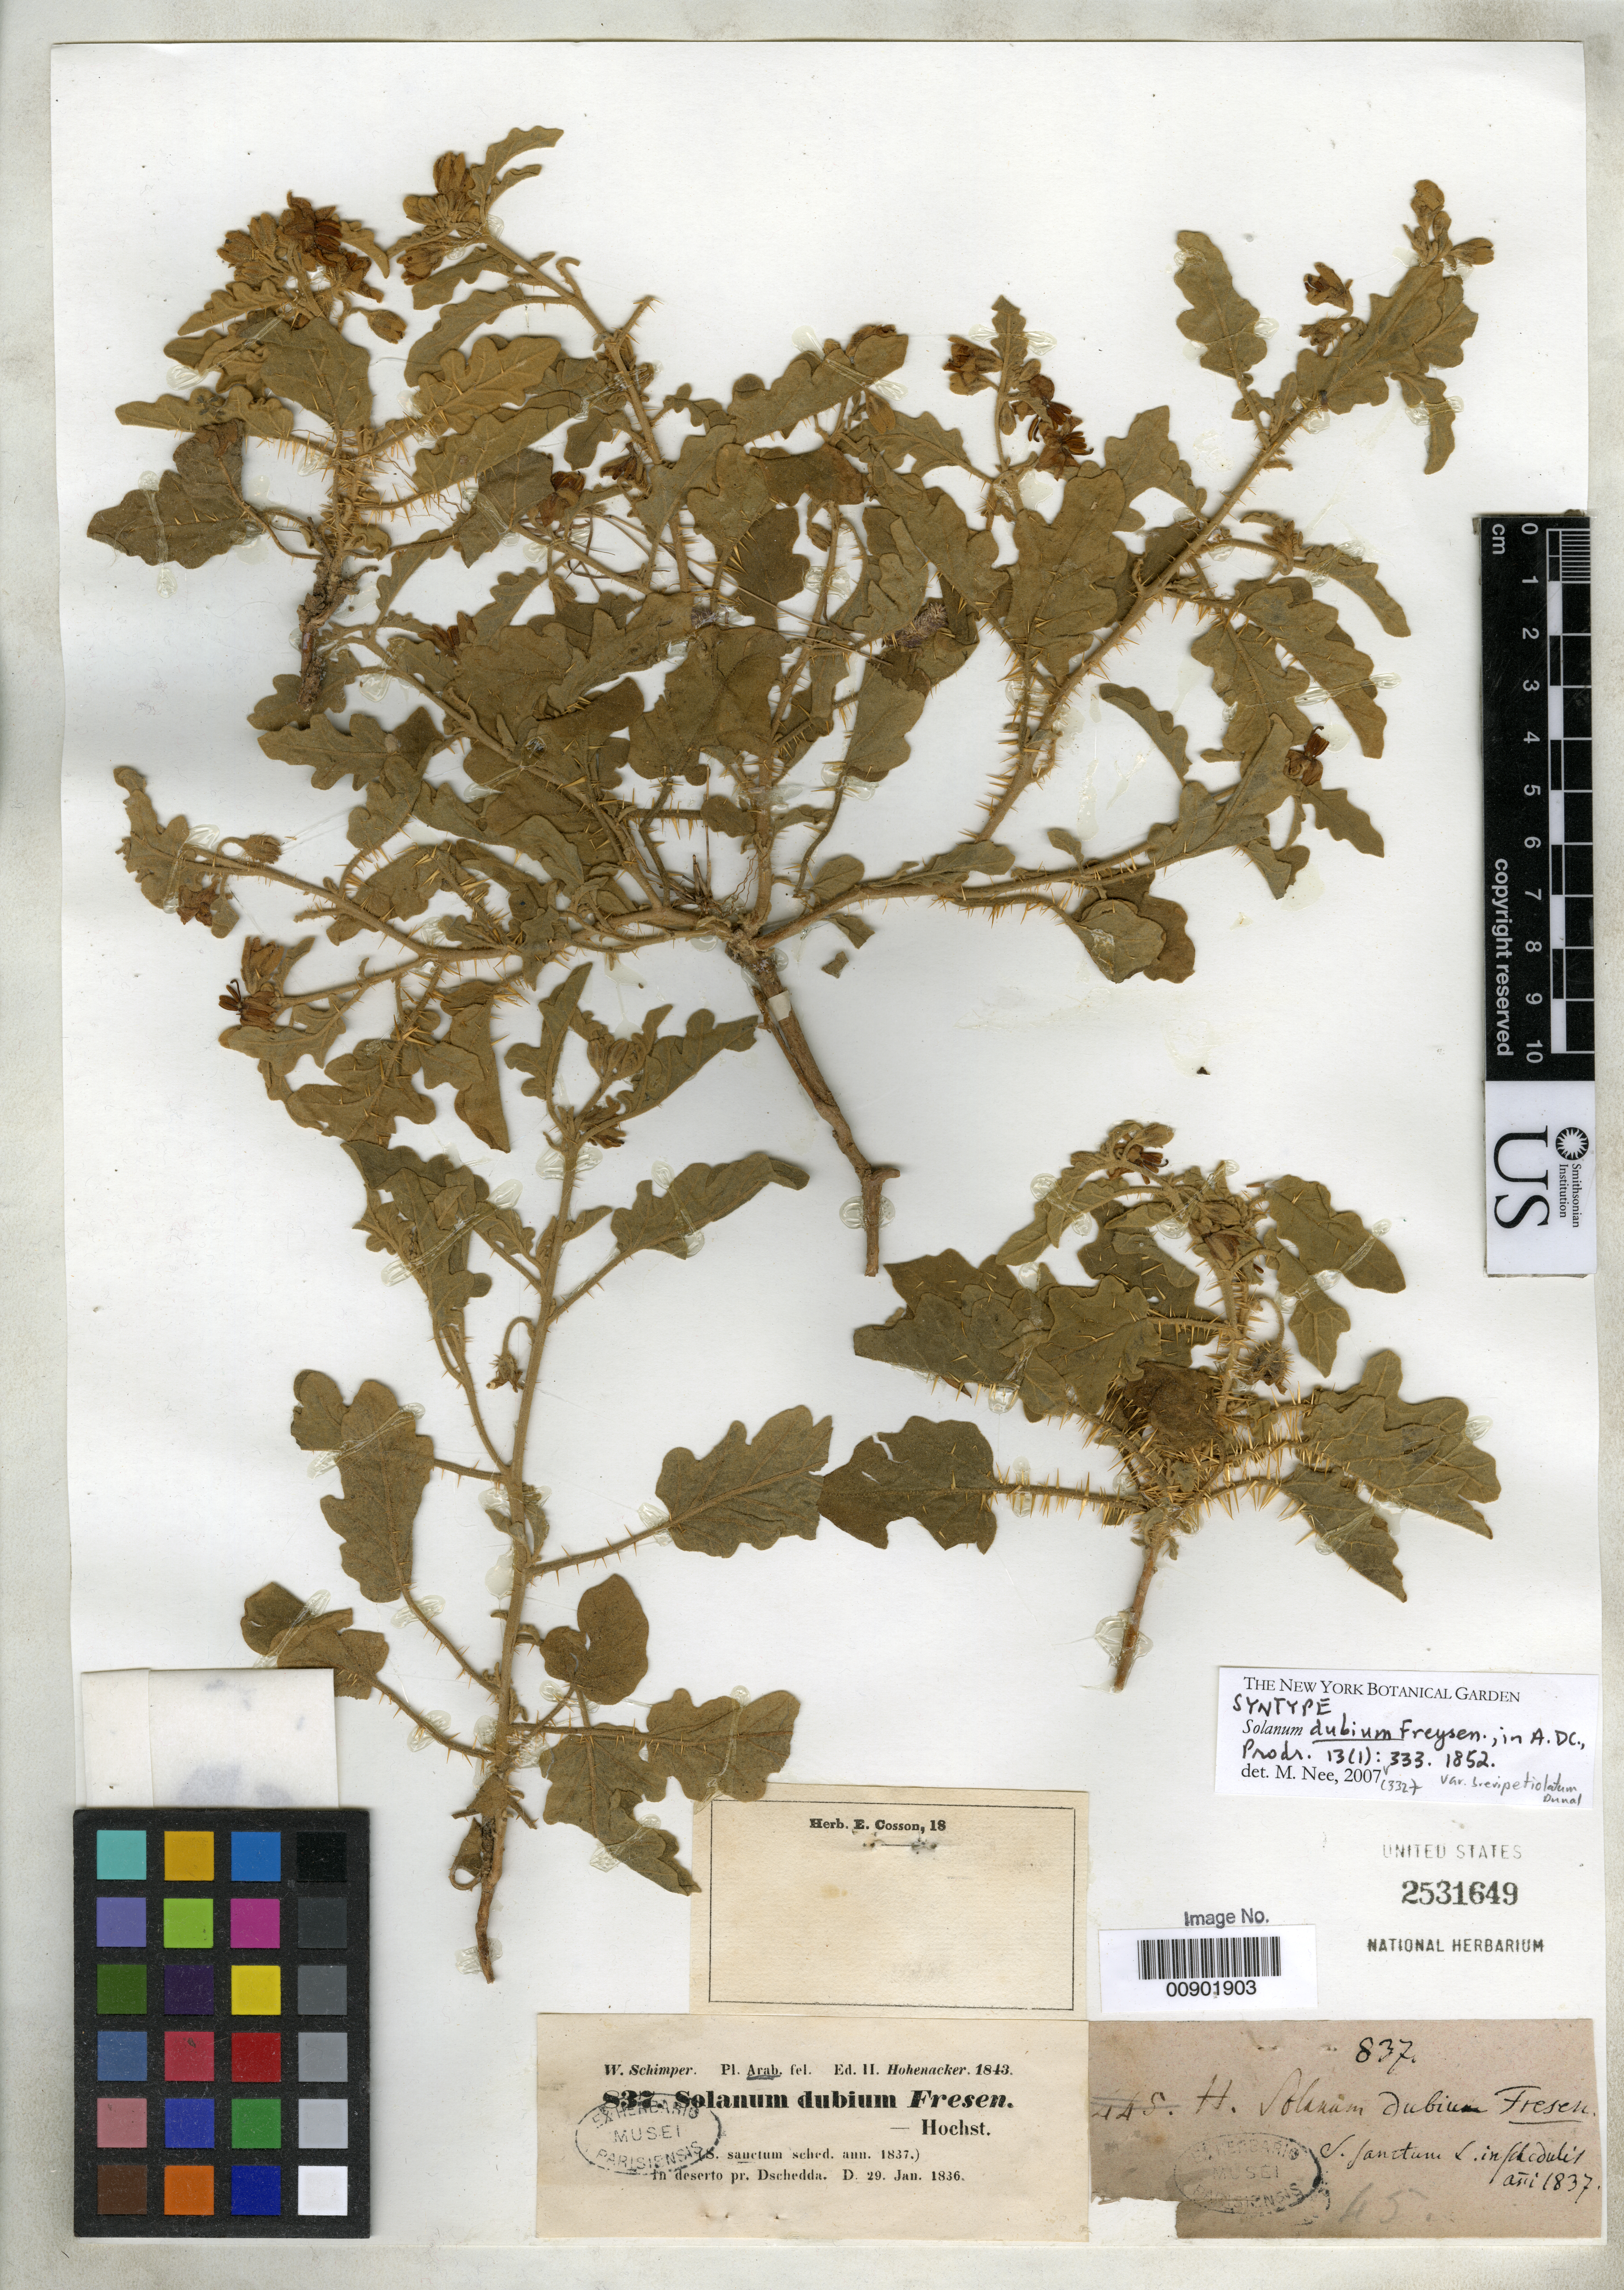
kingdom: Plantae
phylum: Tracheophyta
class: Magnoliopsida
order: Solanales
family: Solanaceae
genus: Solanum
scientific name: Solanum dubium var. brevipetiolatum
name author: Dunal in DC.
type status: Syntype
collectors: G. W. Schimper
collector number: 837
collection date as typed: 29 Jan 1836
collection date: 1836-01-29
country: Saudi Arabia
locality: In deserto pr. Dschedda.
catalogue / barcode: US 2531649